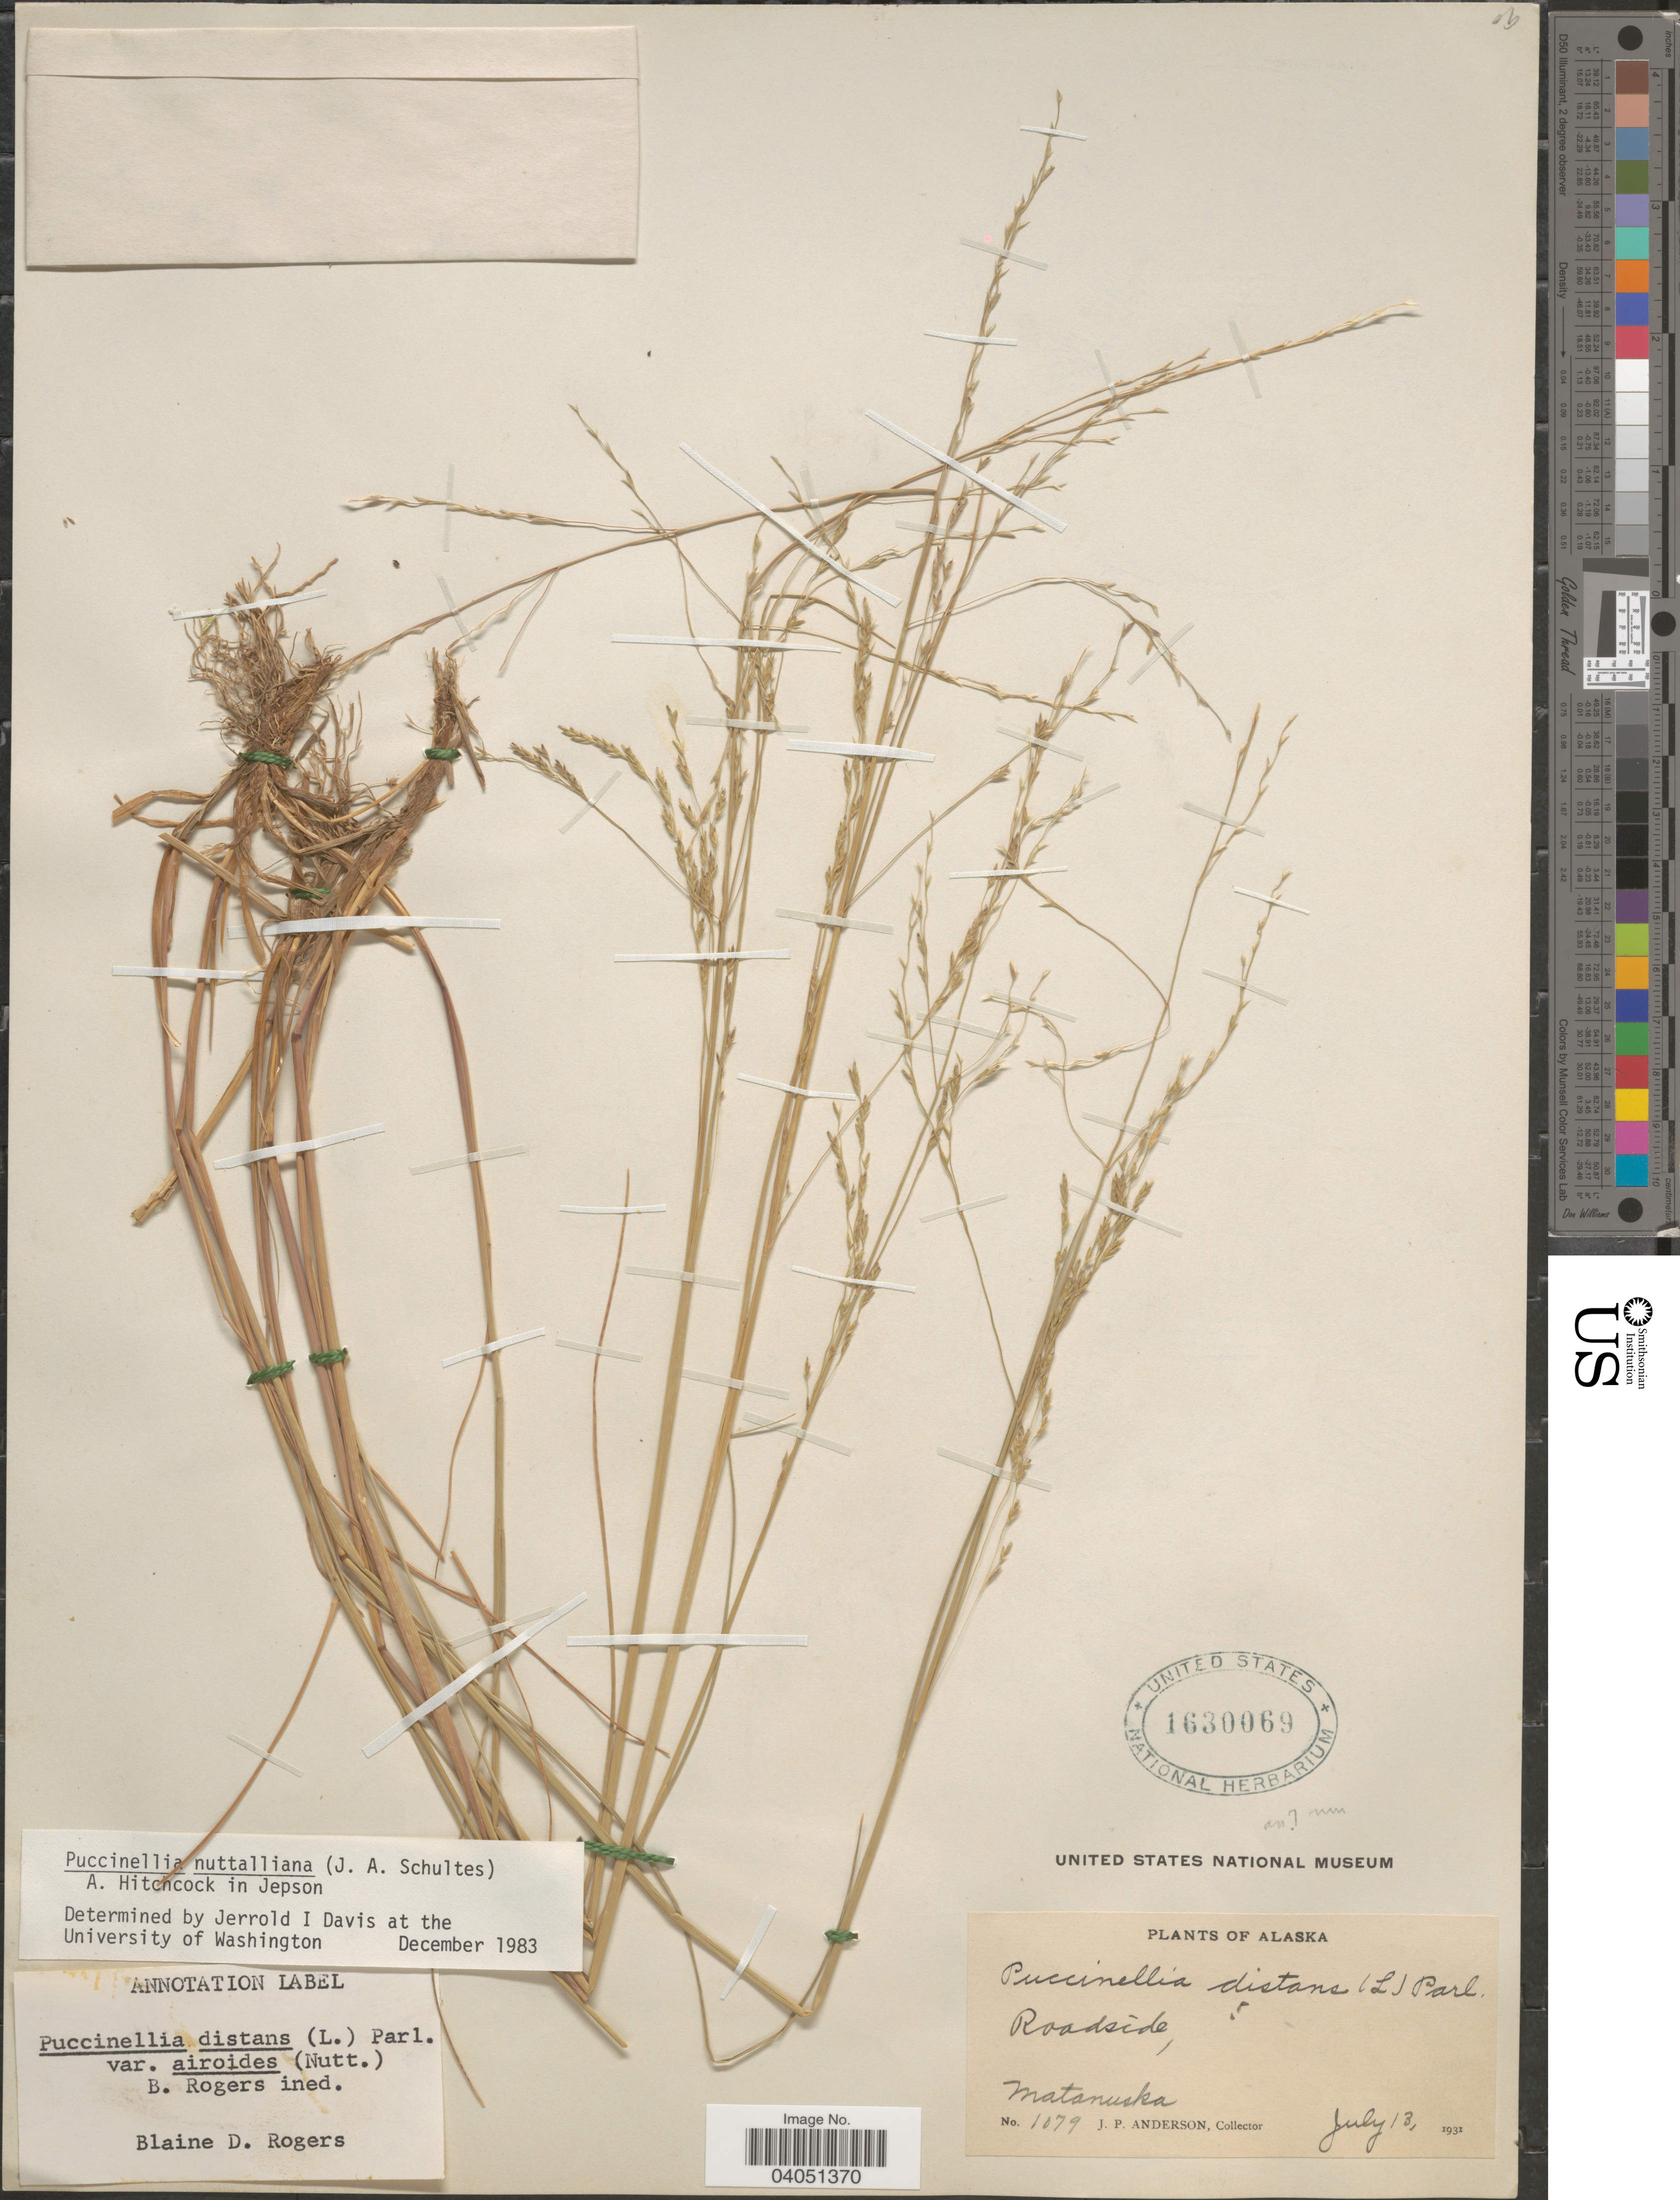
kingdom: Plantae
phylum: Tracheophyta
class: Liliopsida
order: Poales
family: Poaceae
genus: Puccinellia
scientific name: Puccinellia nuttalliana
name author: (Schult.) Hitchc.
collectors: J. P. Anderson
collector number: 1079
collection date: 1931-07-13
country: United States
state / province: Alaska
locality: Matanuska.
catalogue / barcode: US 1630069